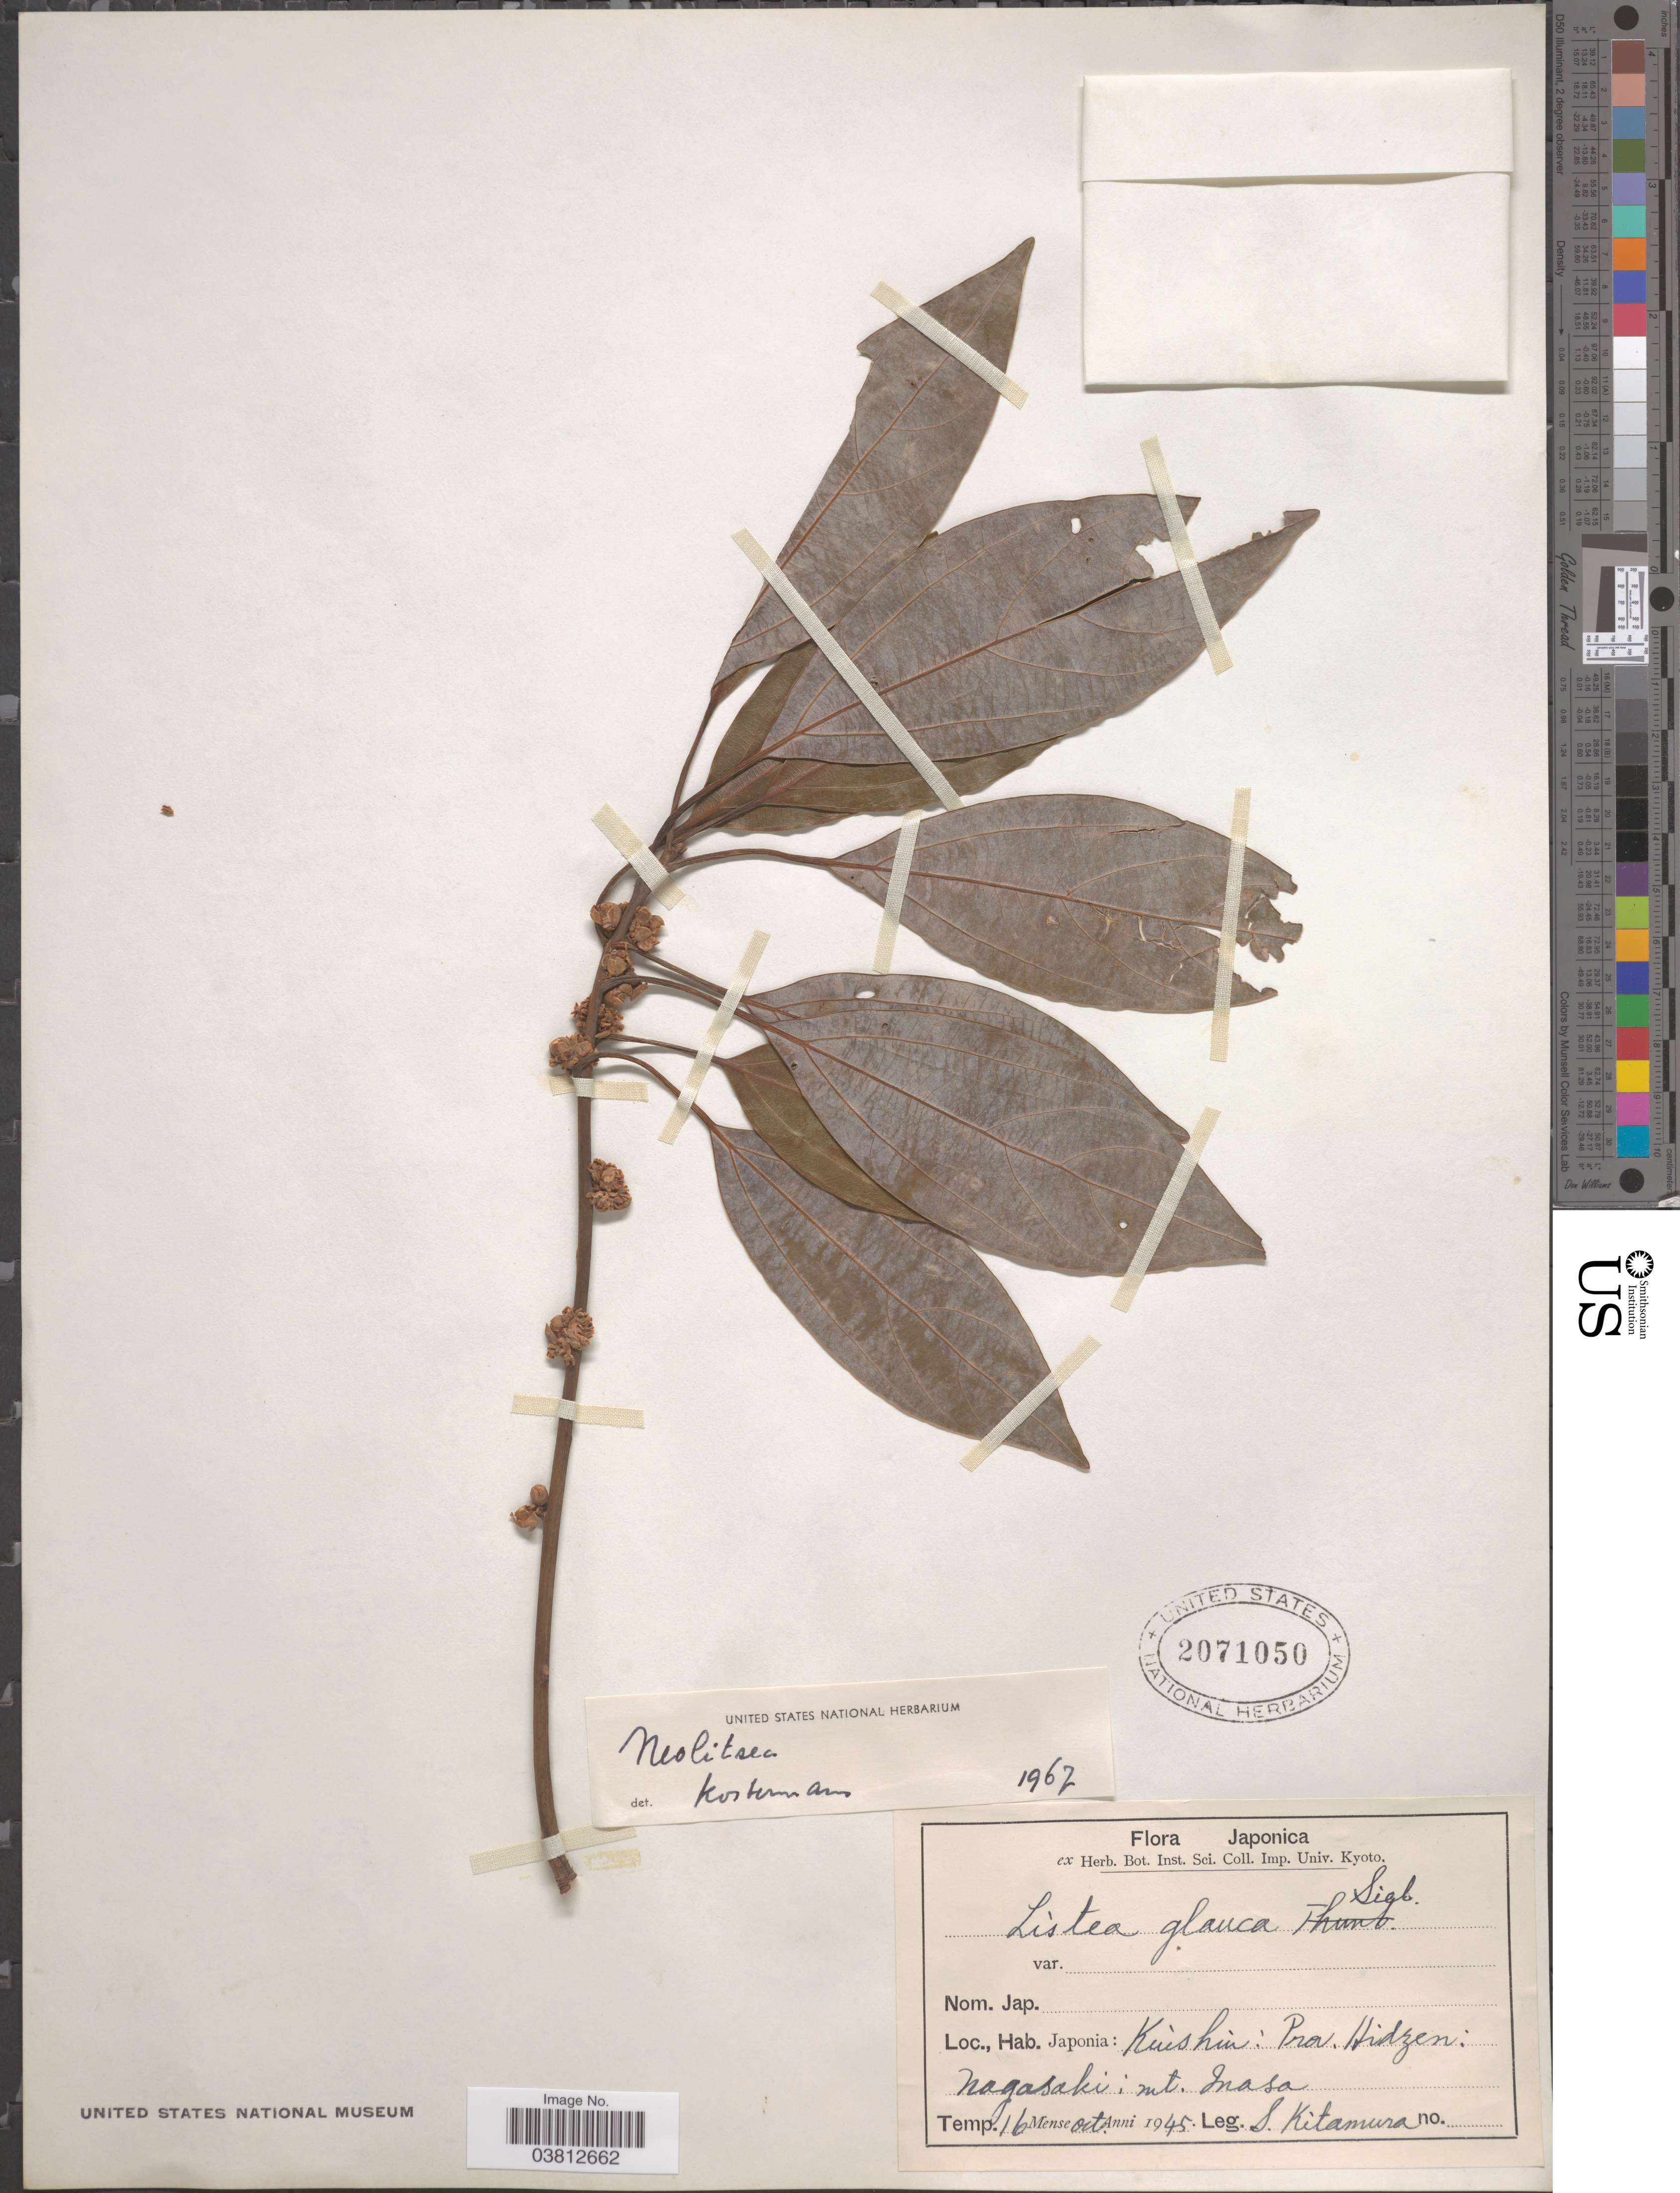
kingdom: Plantae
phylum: Tracheophyta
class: Magnoliopsida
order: Laurales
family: Lauraceae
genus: Neolitsea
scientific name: Neolitsea glauca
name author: (Thunb.) Koidz.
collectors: S. Kitamura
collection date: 1945-10-16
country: Japan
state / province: Nagasaki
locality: Kuishiu: Prov. Hidzen: mt. Inasa.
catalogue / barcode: US 2071050